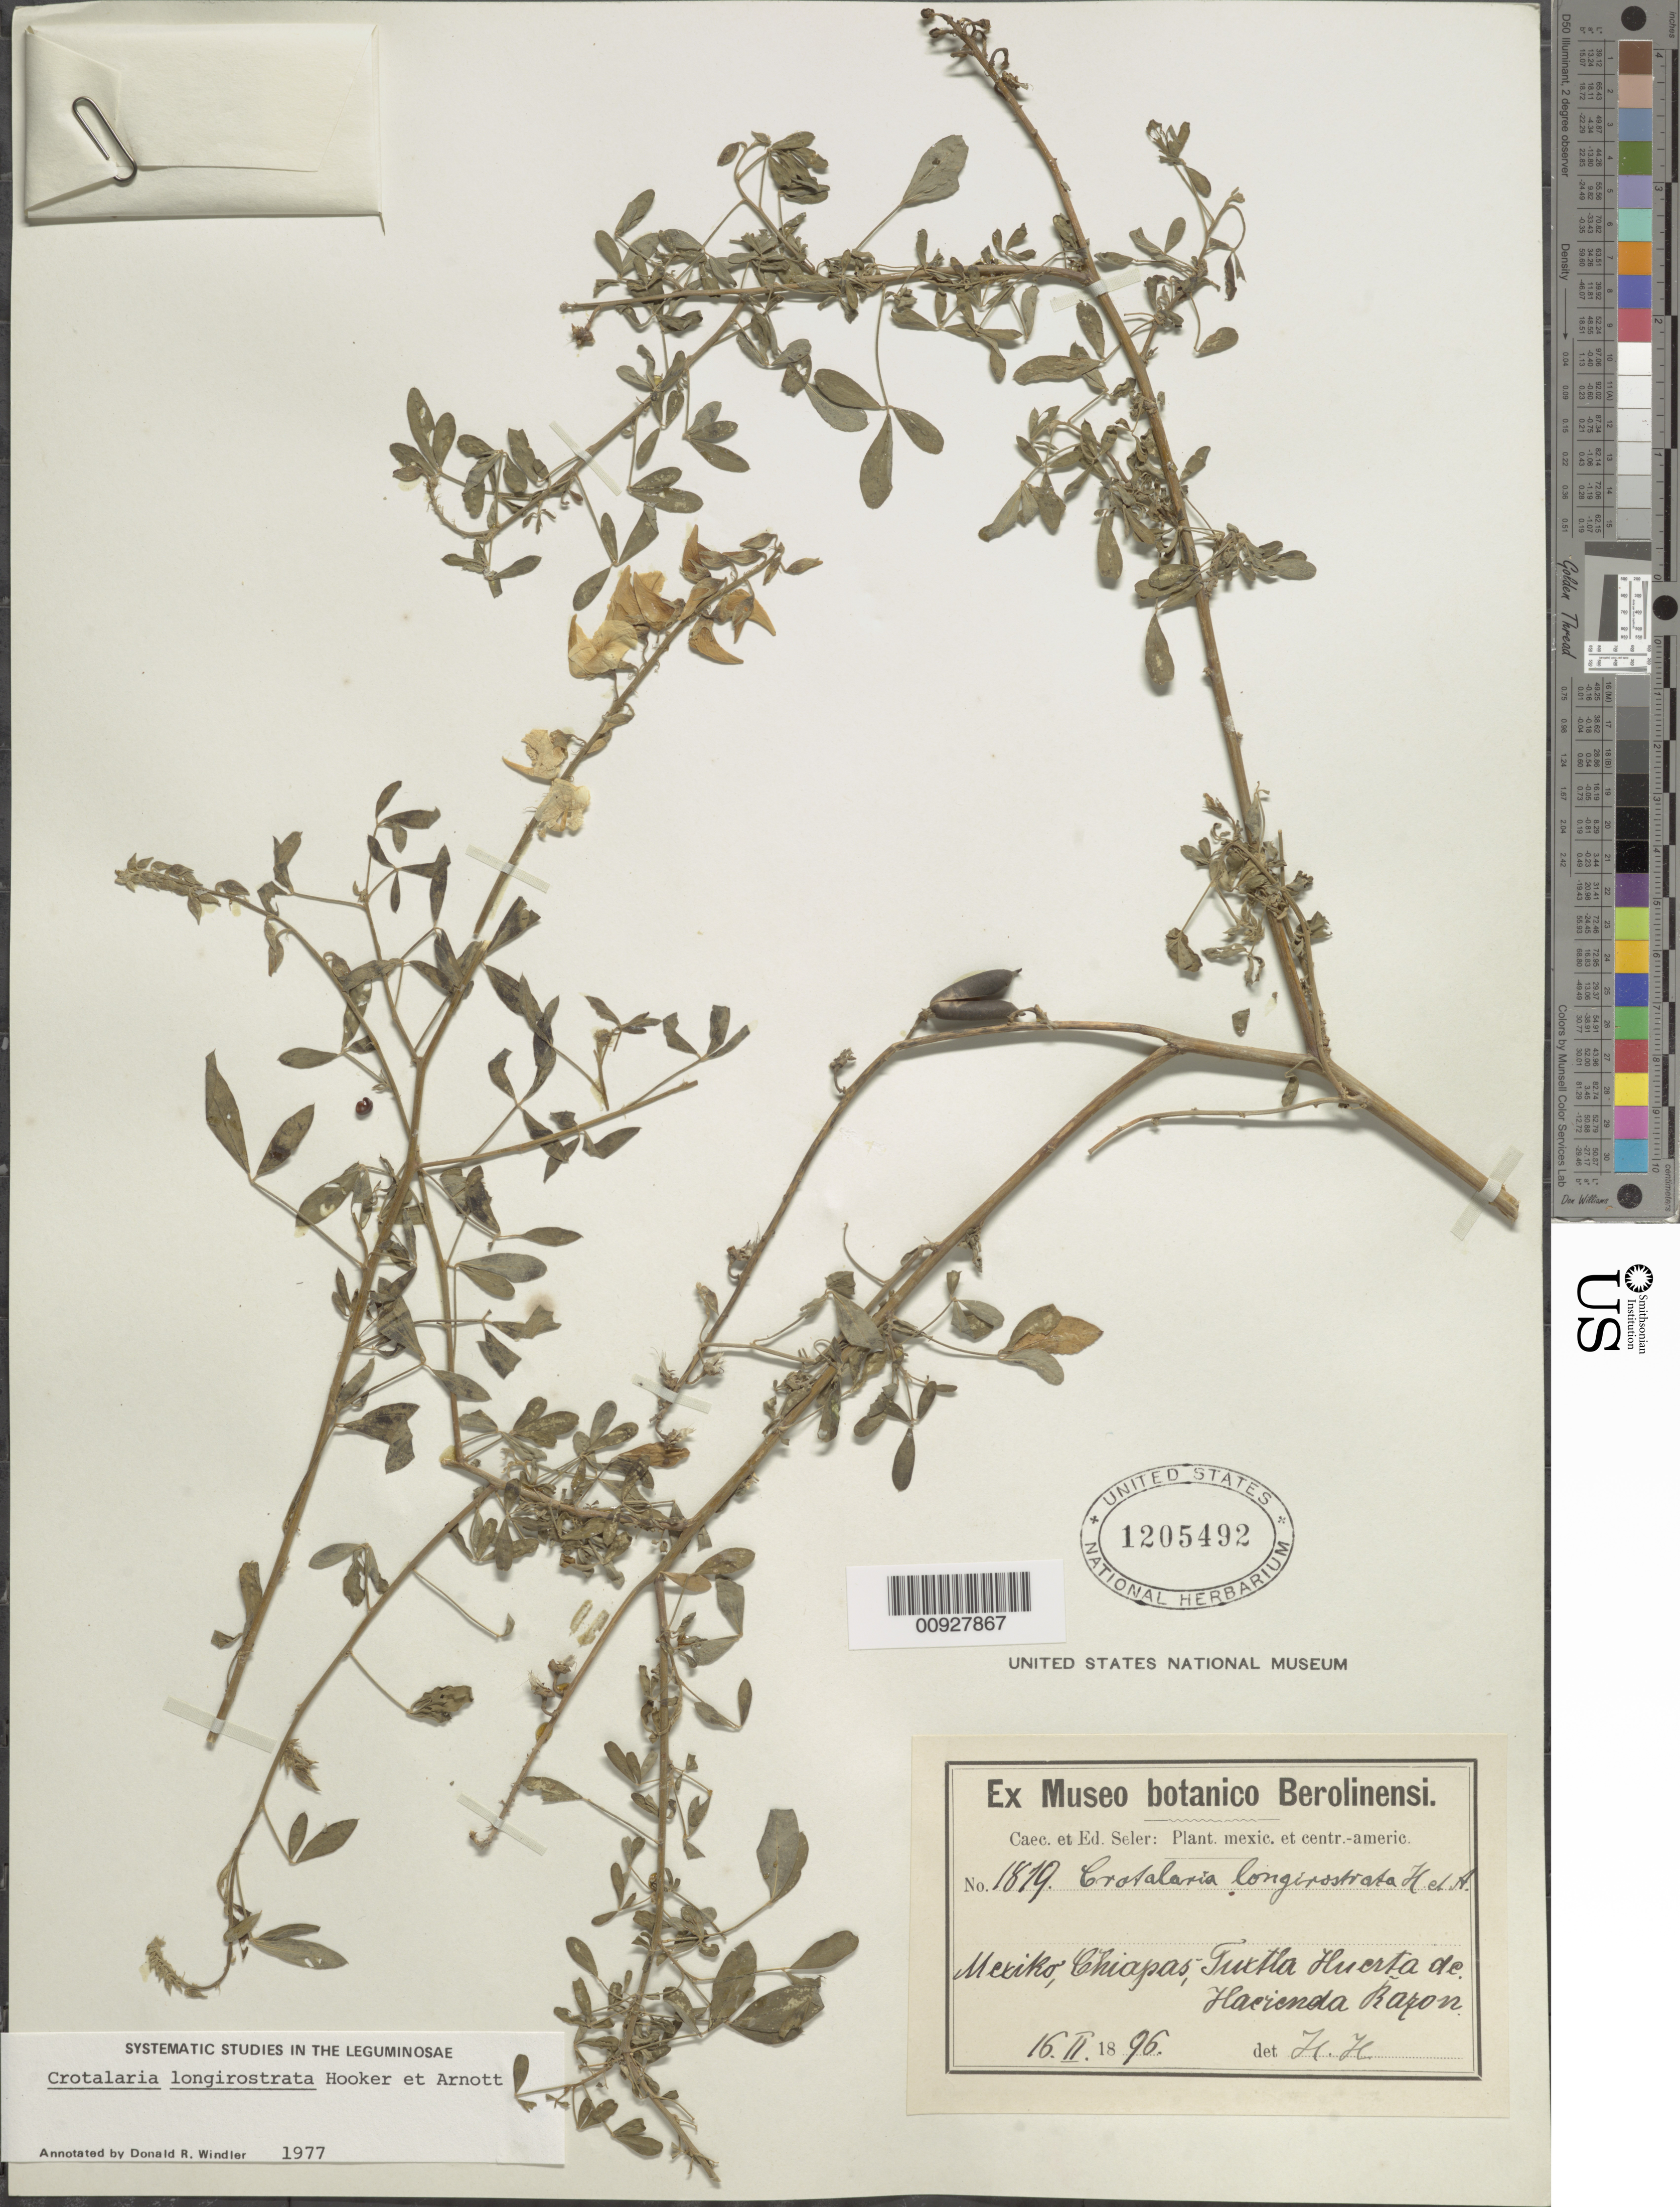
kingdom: Plantae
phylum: Tracheophyta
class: Magnoliopsida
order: Fabales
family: Fabaceae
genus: Crotalaria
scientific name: Crotalaria longirostrata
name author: Hook. & Arn.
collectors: C. Seler & E. G. Seler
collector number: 1819 or 1879 (illegible)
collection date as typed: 16 Feb 1896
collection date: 1896-02-16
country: Mexico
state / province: Chiapas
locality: Chiapas: Tuxtla Huerta de Hacienda Razon.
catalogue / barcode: US 1205492